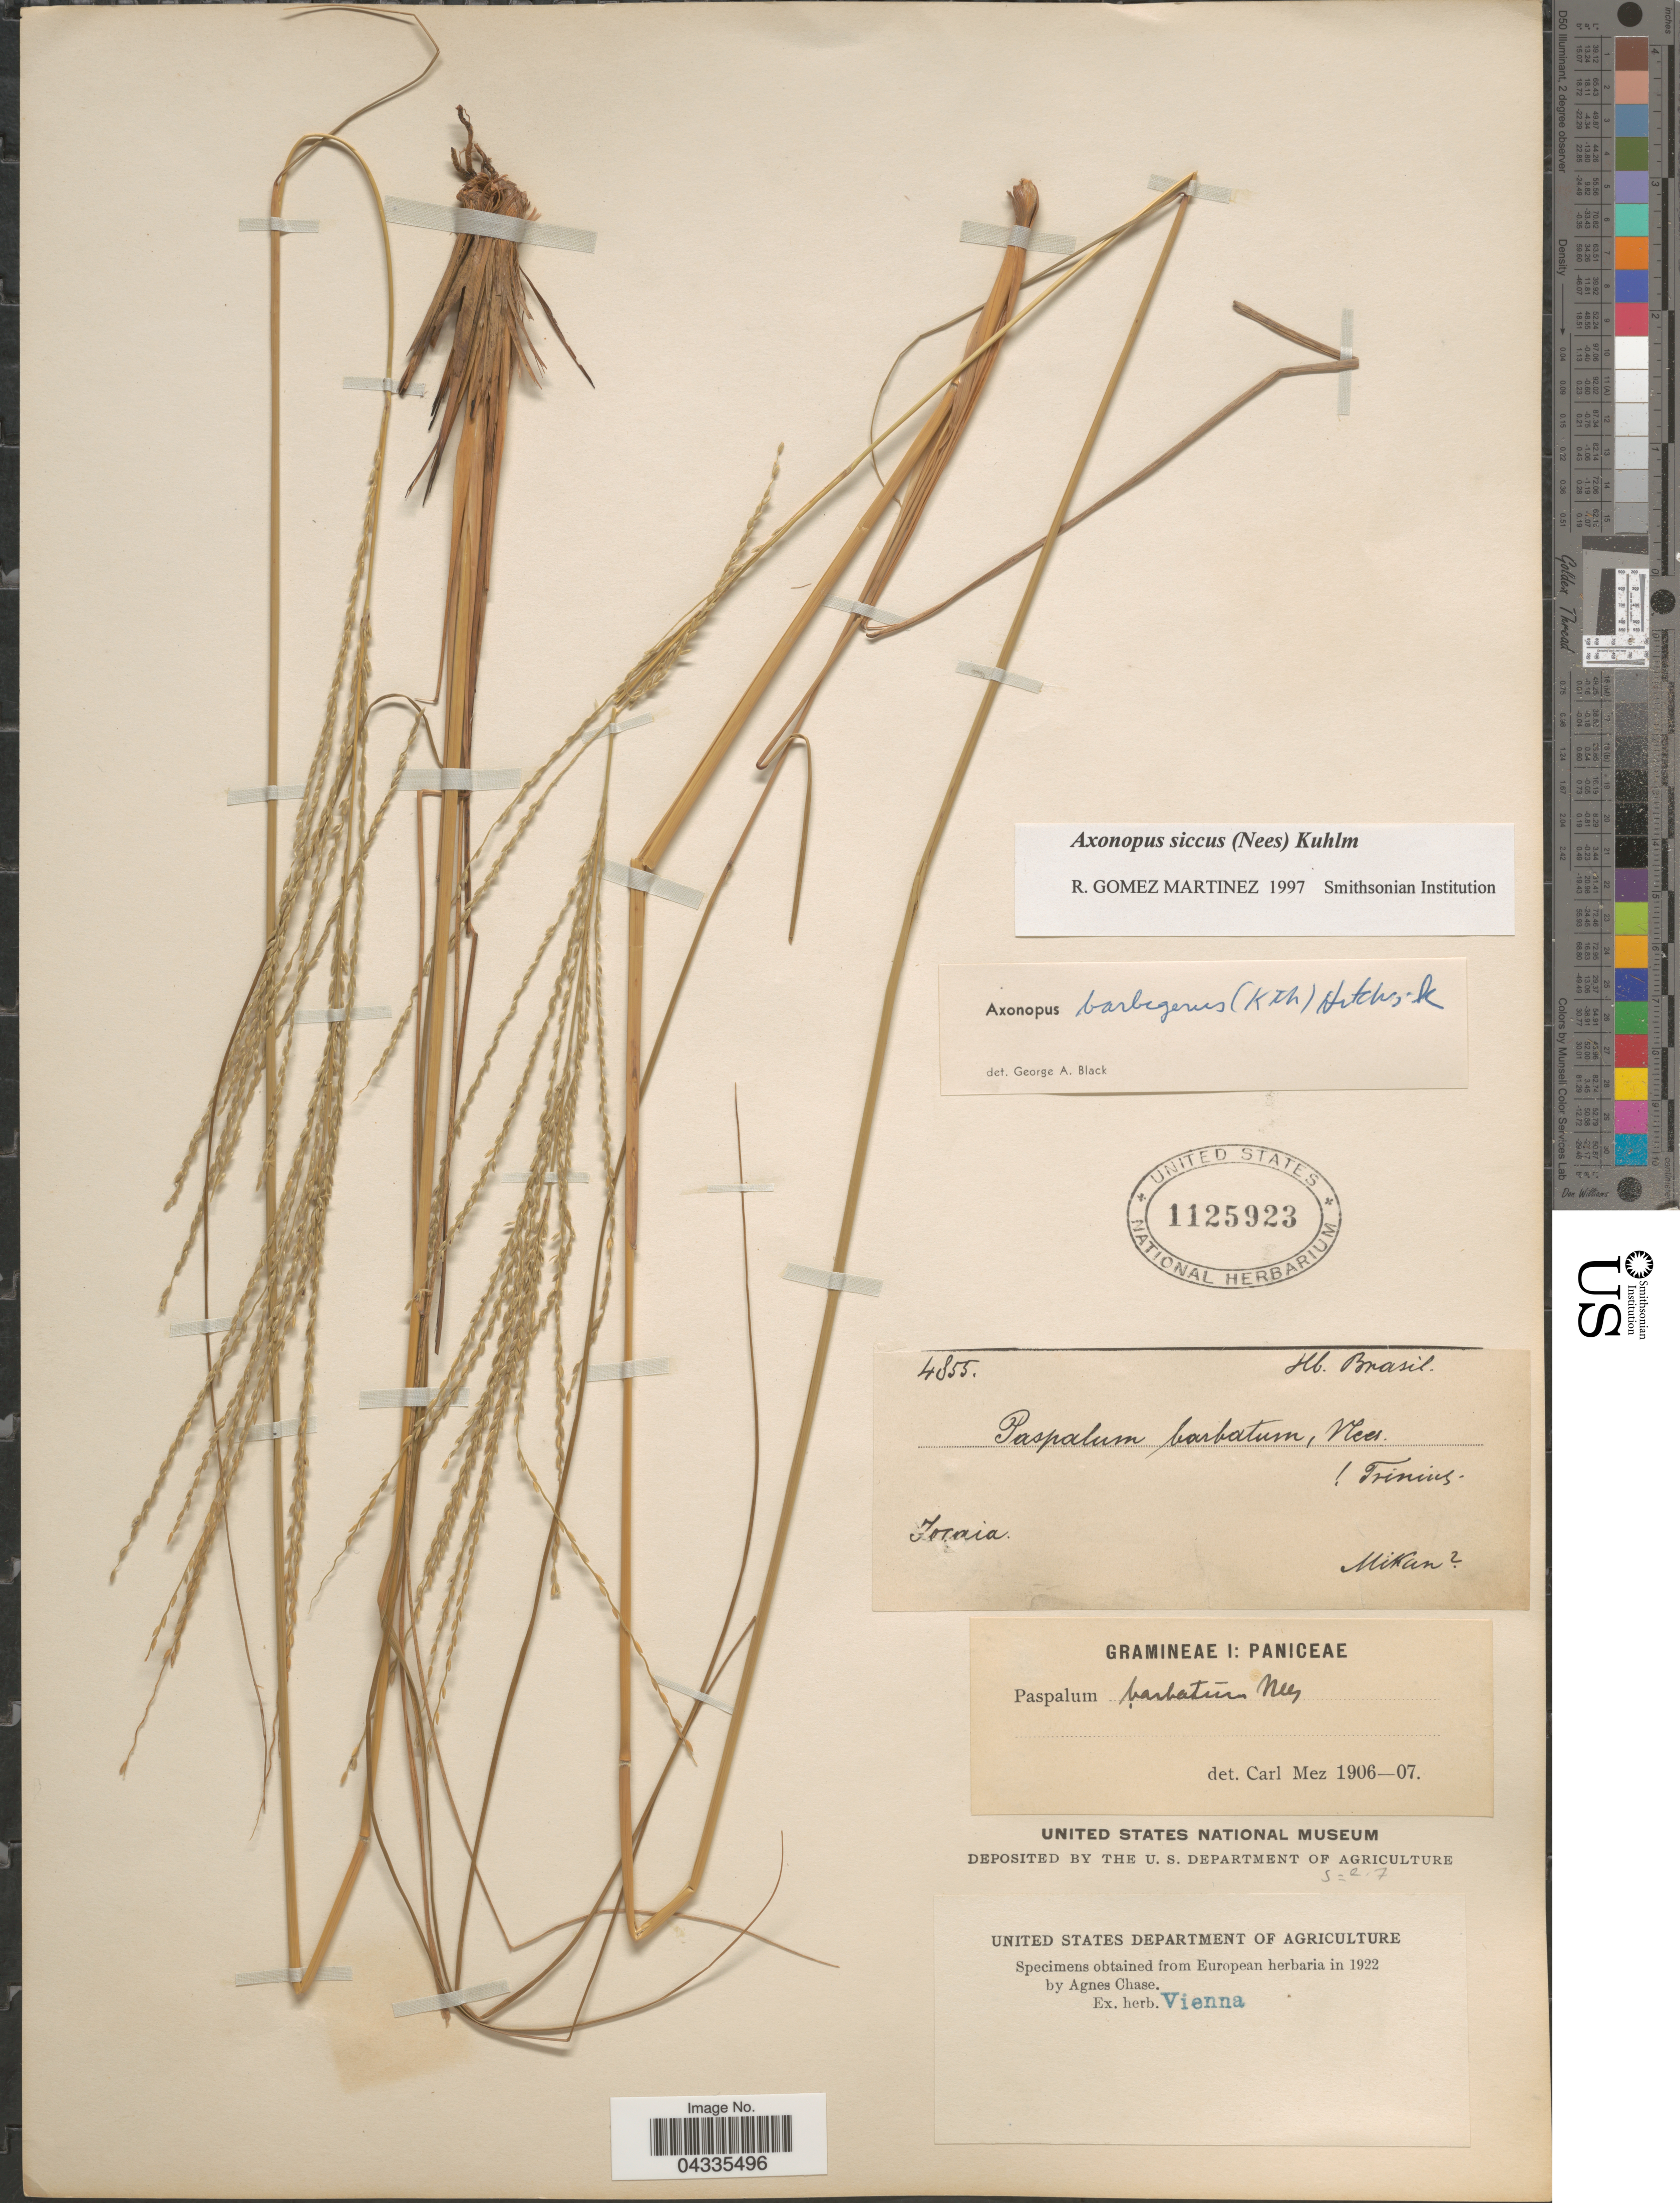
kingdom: Plantae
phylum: Tracheophyta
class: Liliopsida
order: Poales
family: Poaceae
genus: Axonopus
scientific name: Axonopus siccus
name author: (Nees) Kuhlm.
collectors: Mikan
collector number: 4855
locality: Tocaia.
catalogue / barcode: US 1125923